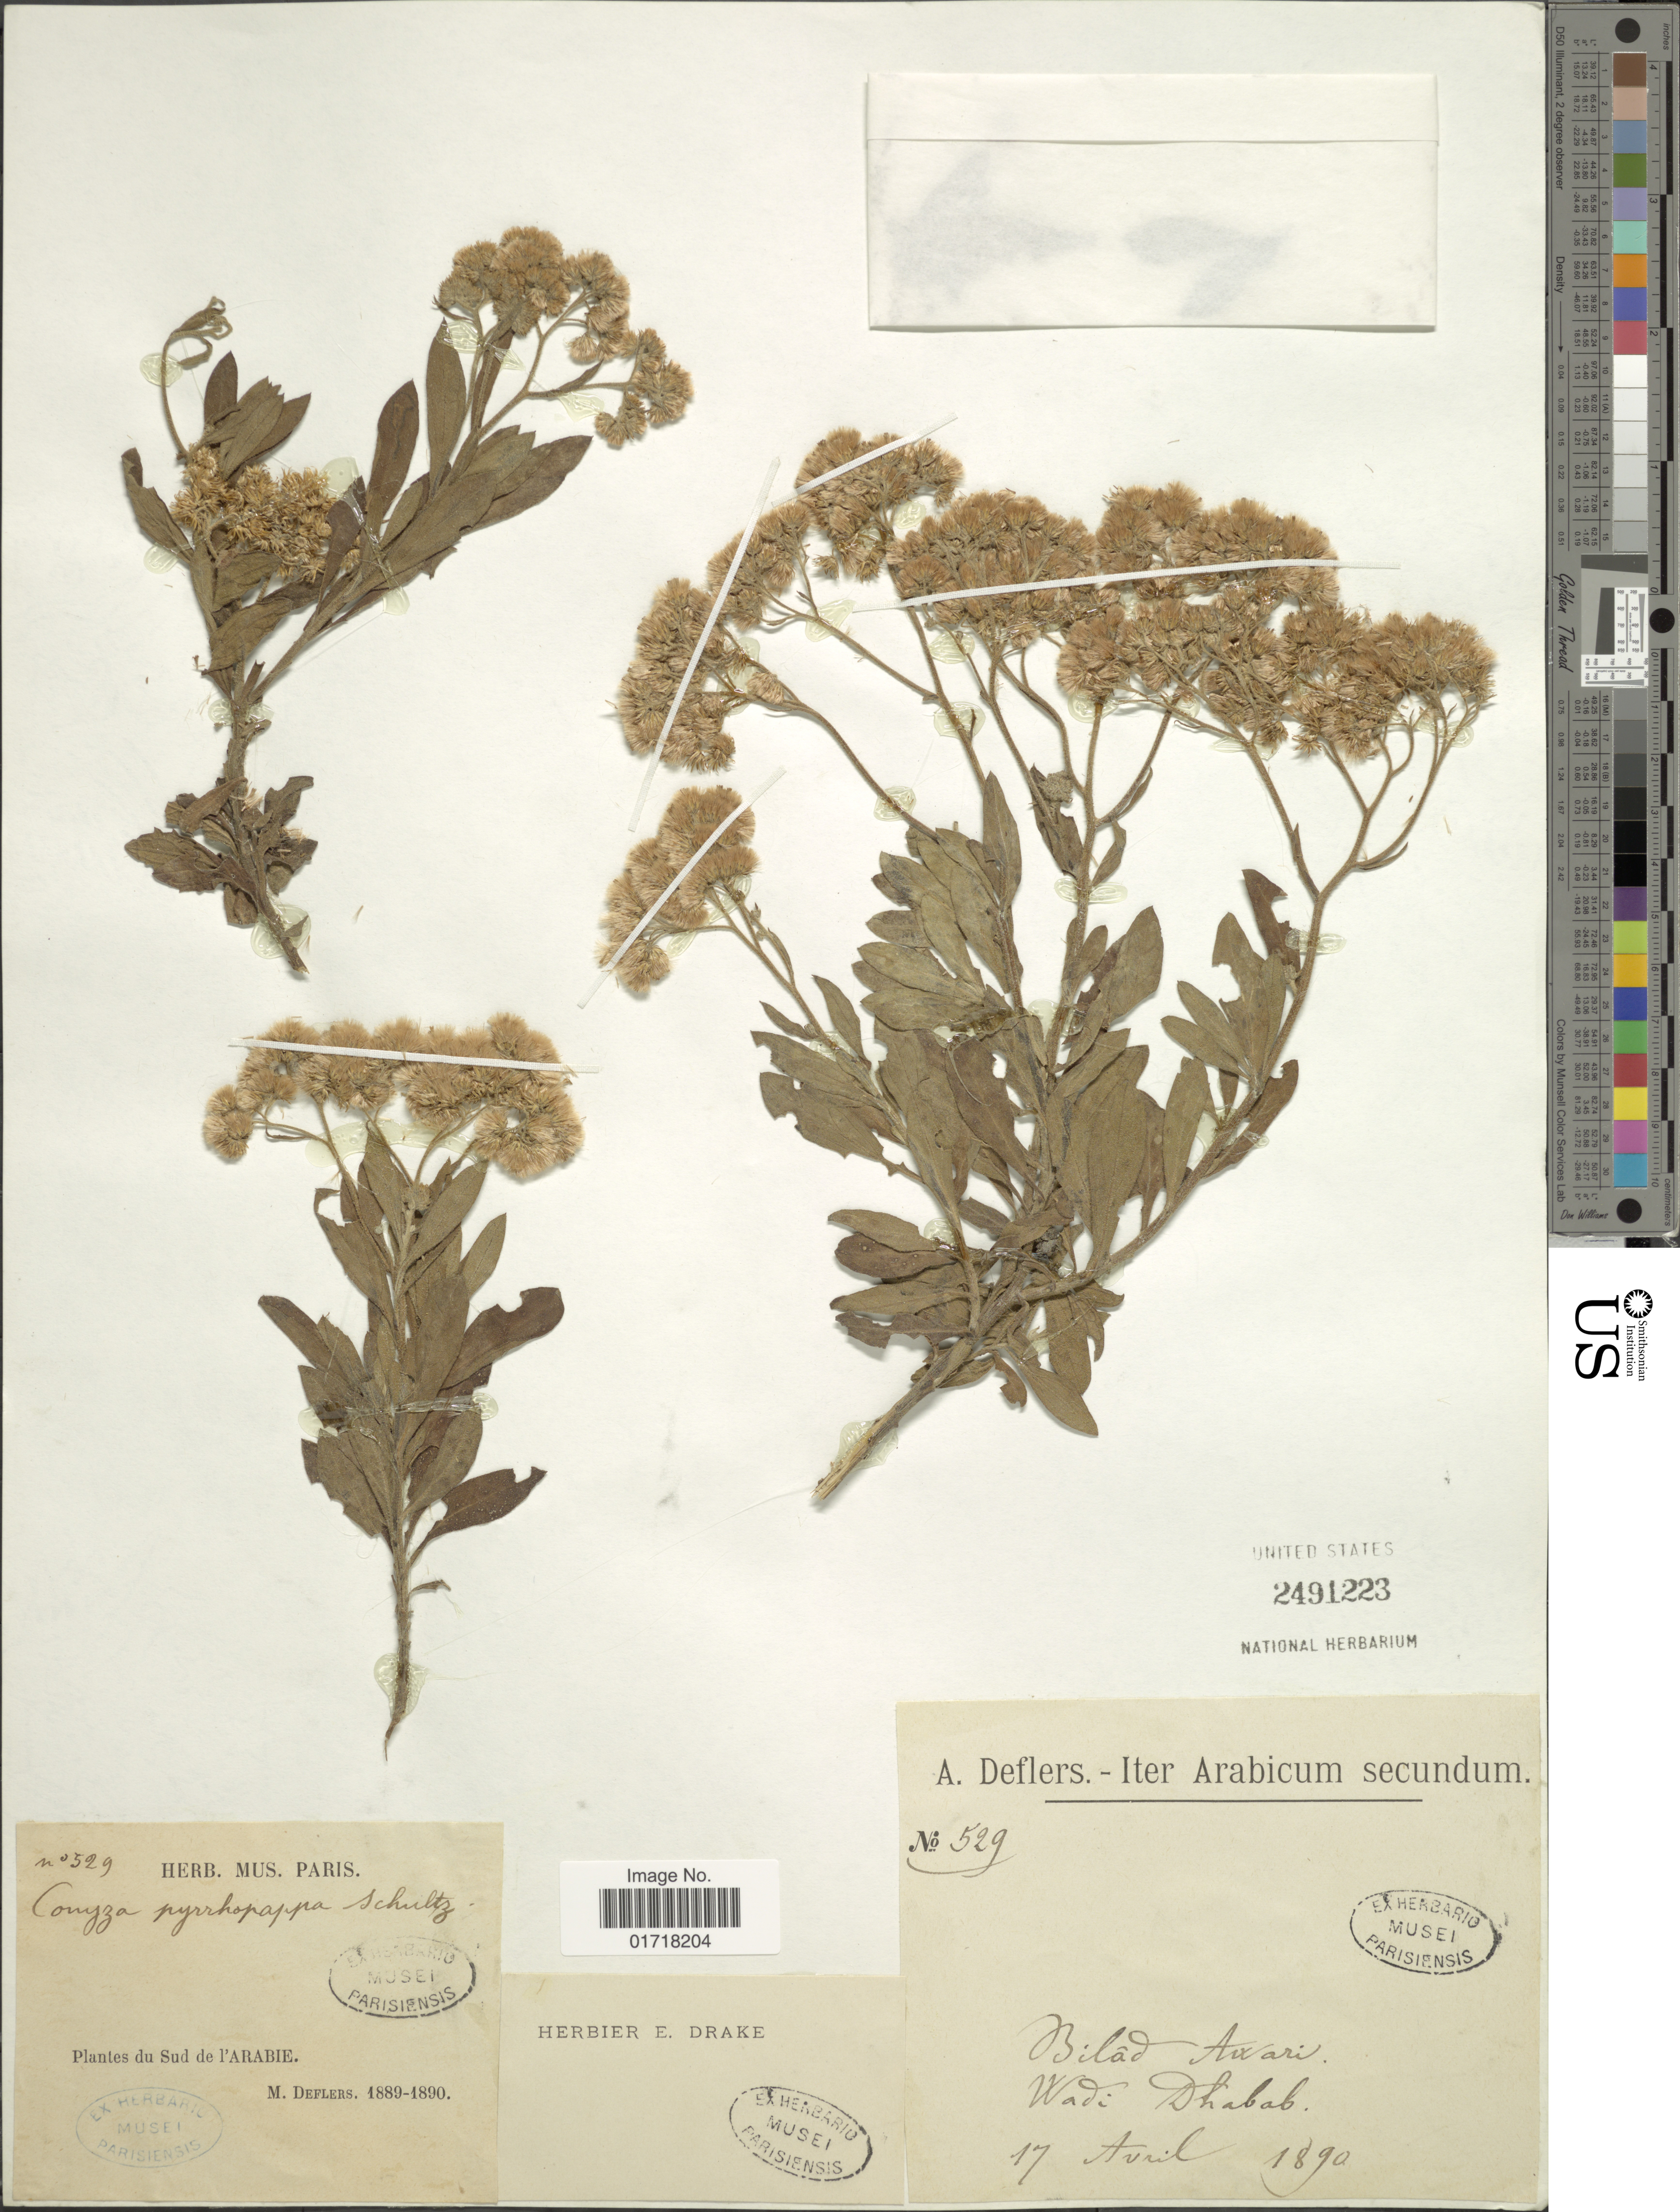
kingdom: Plantae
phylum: Tracheophyta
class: Magnoliopsida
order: Asterales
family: Asteraceae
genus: Conyza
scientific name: Conyza porphyropappa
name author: Sch. Bip.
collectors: A. Deflers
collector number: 529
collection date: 1890-04-17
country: Saudi Arabia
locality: Du Sul de l' Arabie, Bilad Awari, Wadi Dhabab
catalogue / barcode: US 2491223